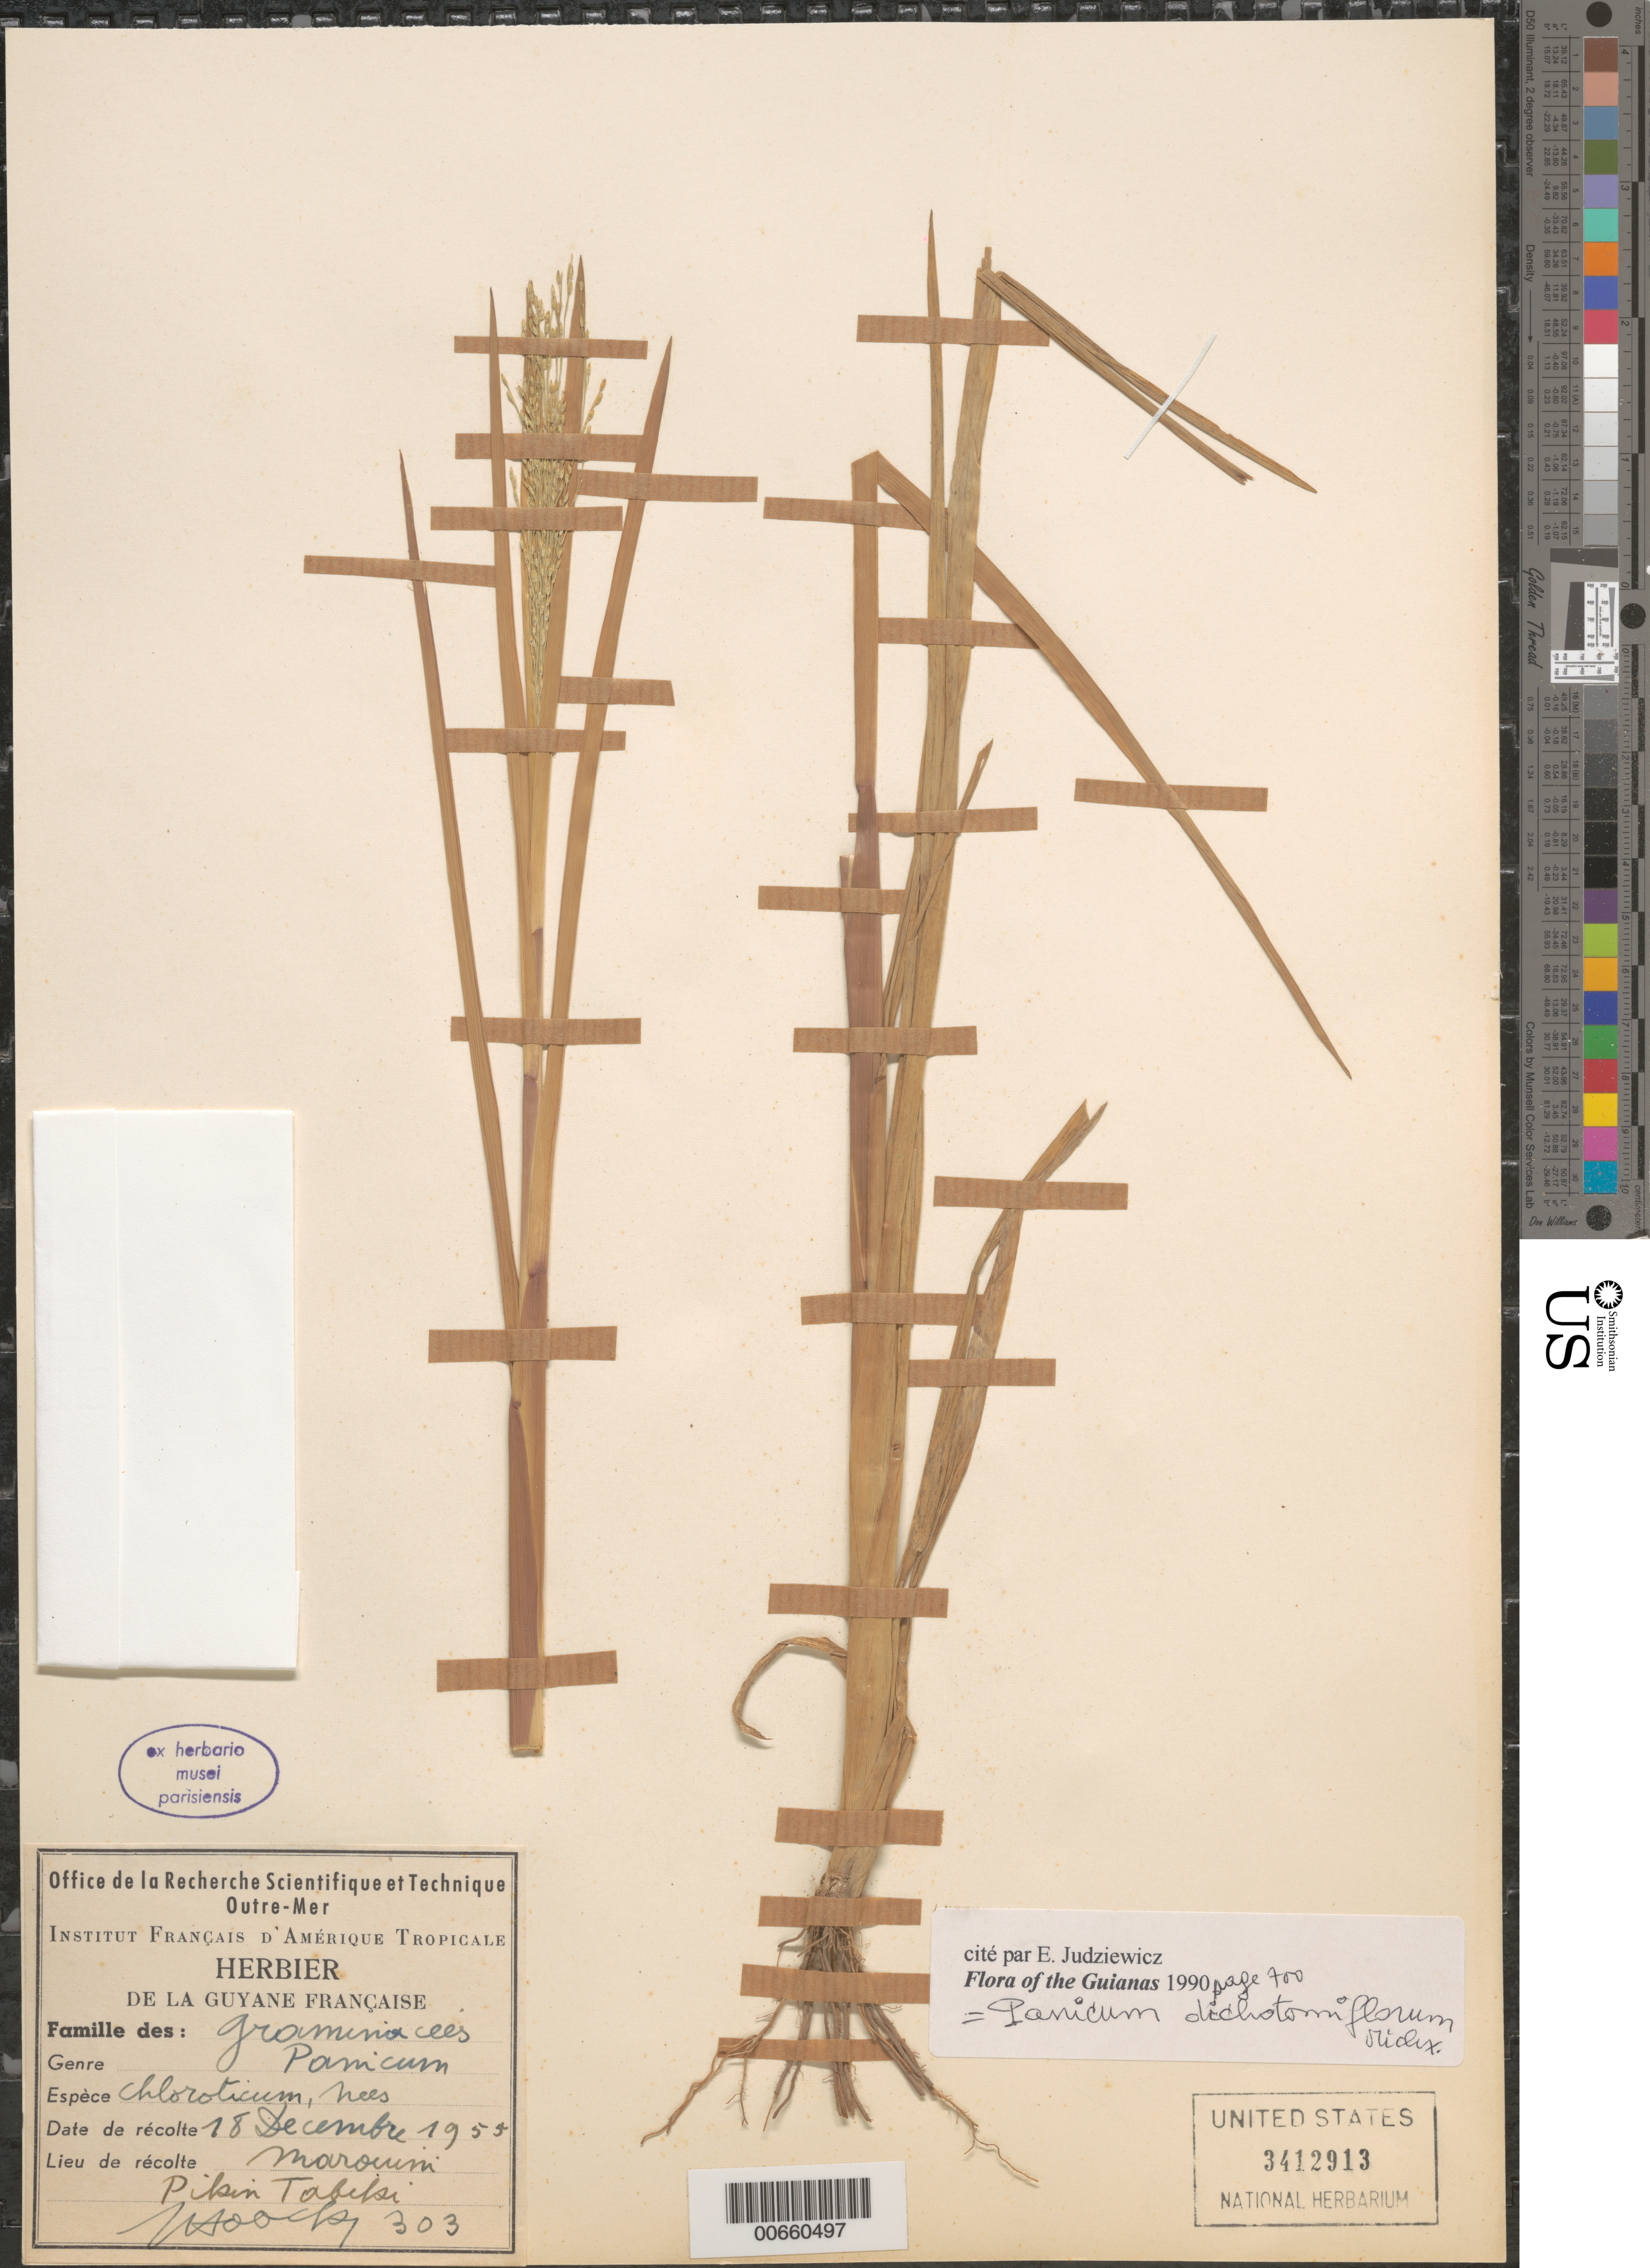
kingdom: Plantae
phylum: Tracheophyta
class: Liliopsida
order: Poales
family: Poaceae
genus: Panicum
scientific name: Panicum dichotomiflorum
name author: Michx.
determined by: Judziewicz, E. J.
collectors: J. Hoock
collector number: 303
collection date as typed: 18-Dec-55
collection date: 1955-12-18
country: French Guiana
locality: Morouini, Pikinn Tabiki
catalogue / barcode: US 3412913